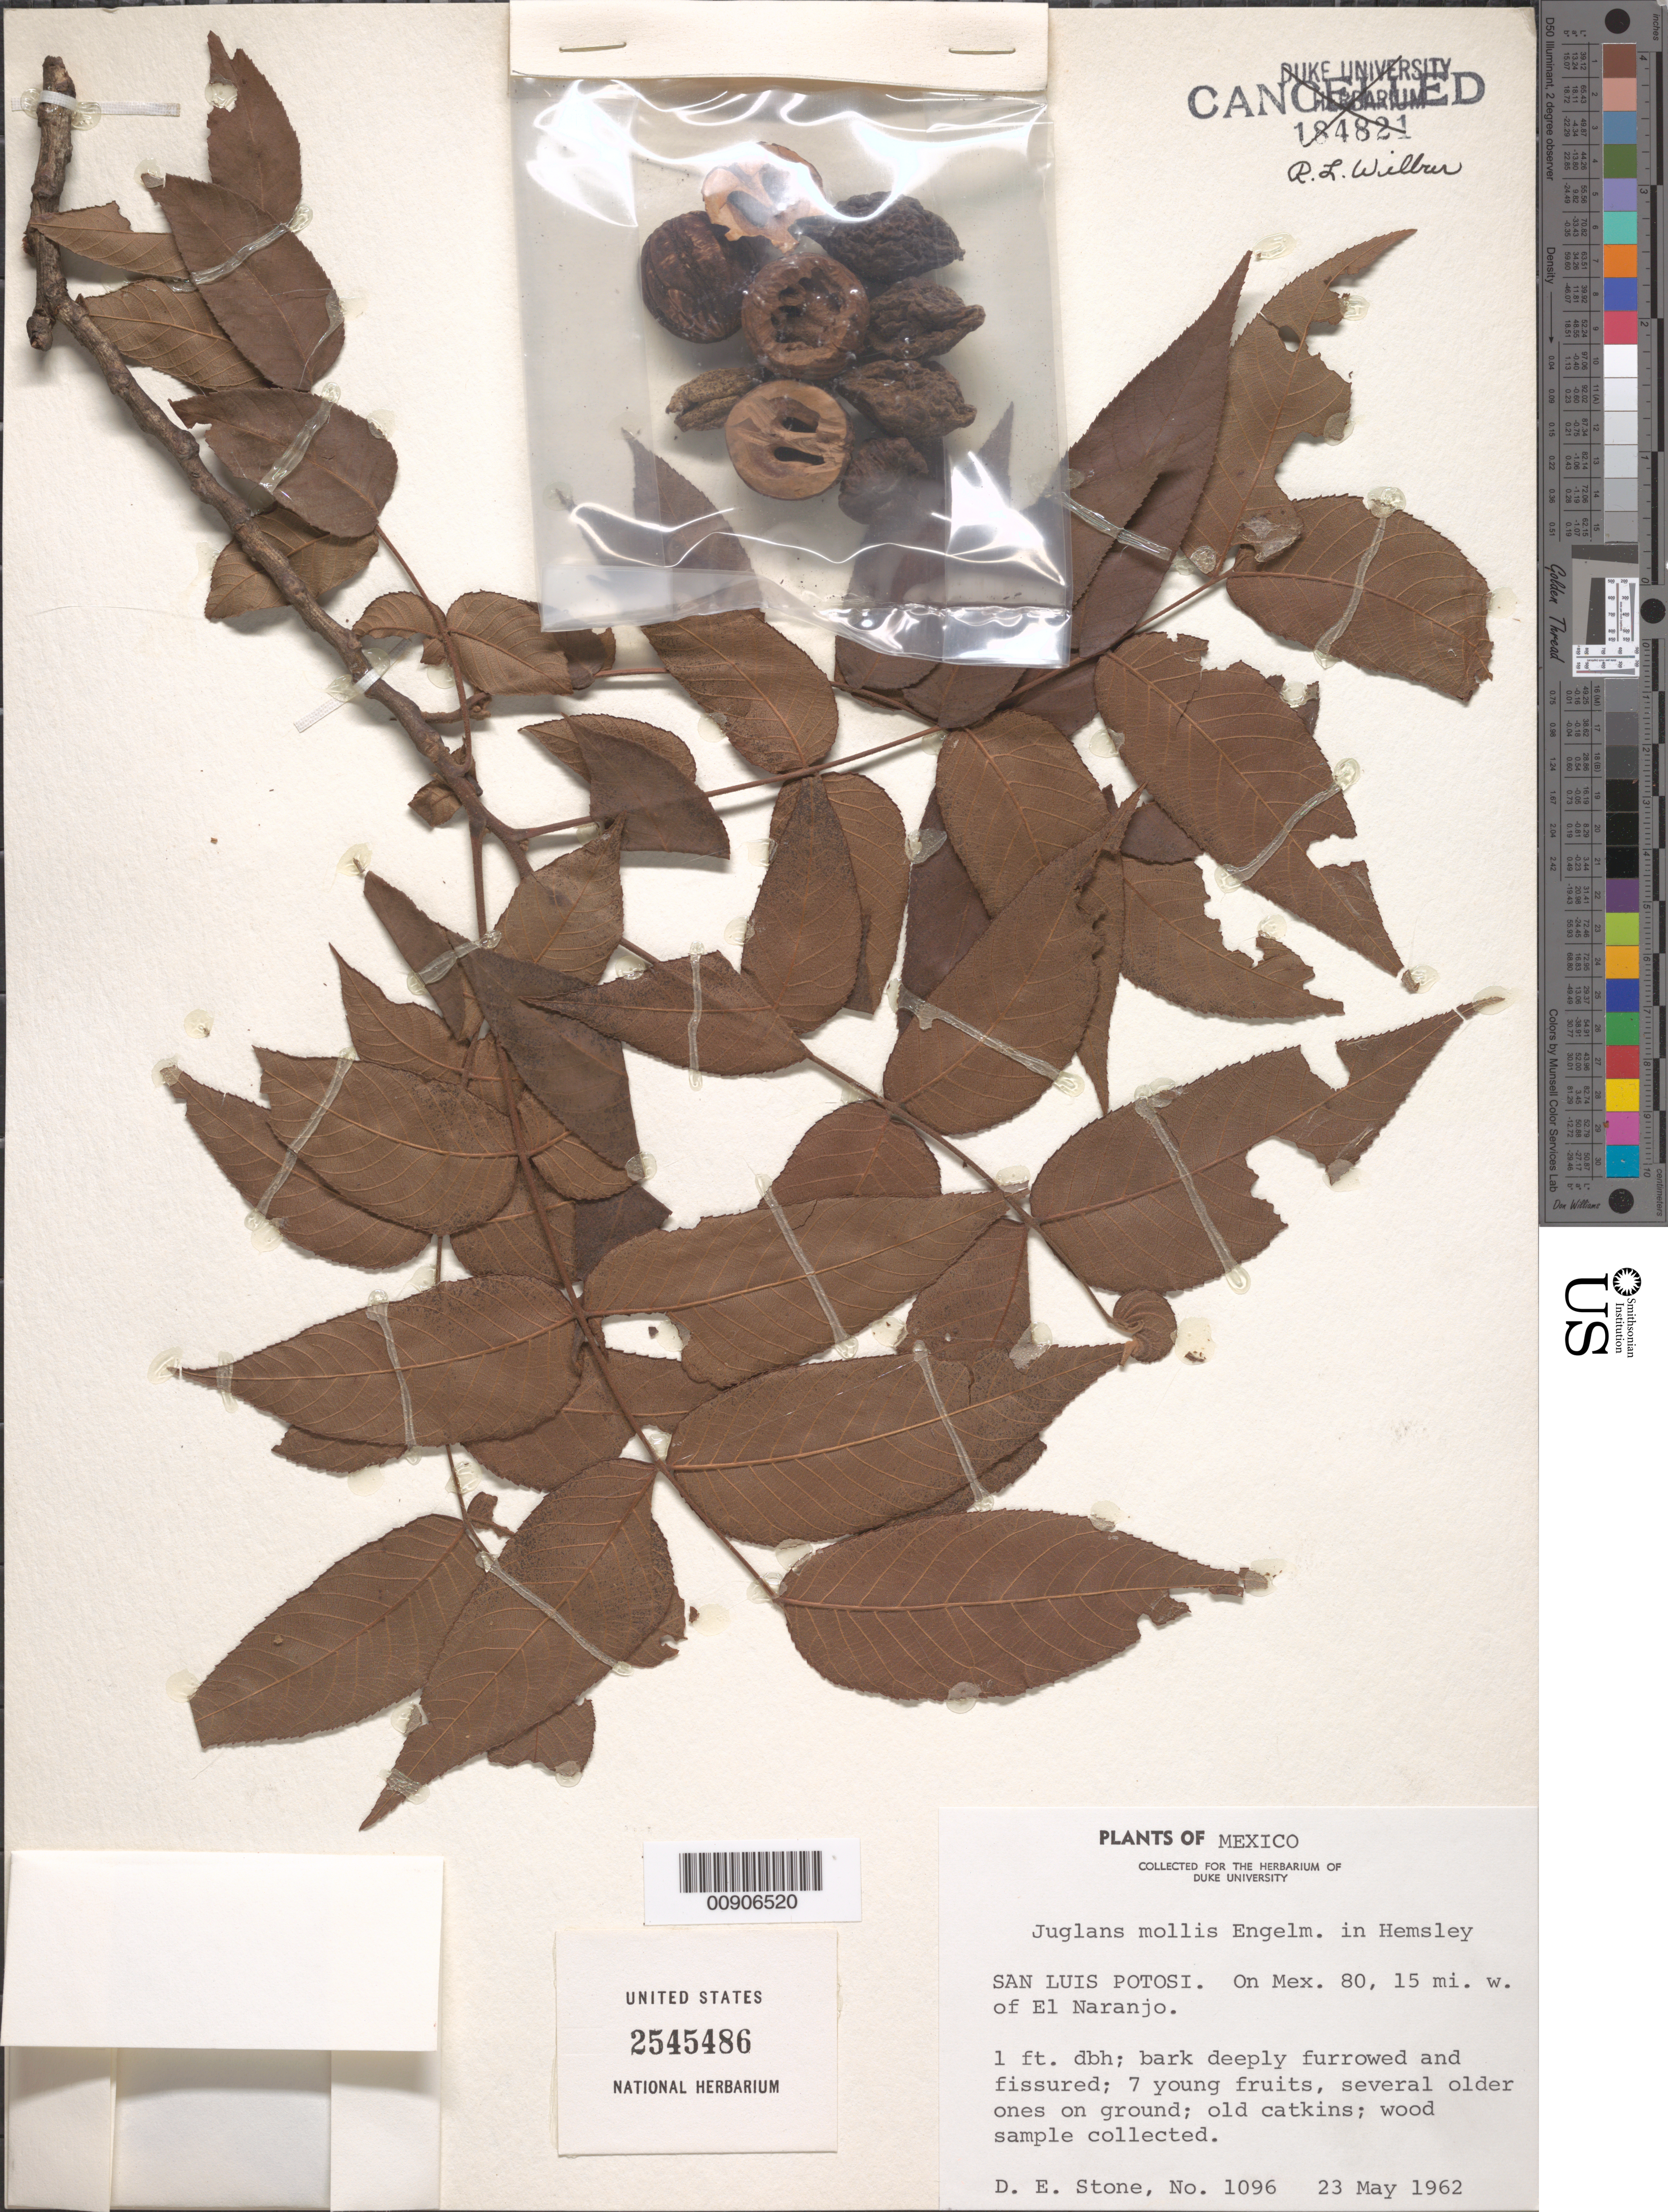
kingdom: Plantae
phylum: Tracheophyta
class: Magnoliopsida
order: Fagales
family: Juglandaceae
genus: Juglans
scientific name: Juglans mollis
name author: Engelm. ex Hemsl.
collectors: D. E. Stone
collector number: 1096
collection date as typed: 23 May 1962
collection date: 1962-05-23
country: Mexico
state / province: San Luis Potosí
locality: San Luis Potosí. On Mex. 80, 15 mi. W of El Naranjo.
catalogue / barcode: US 2545486